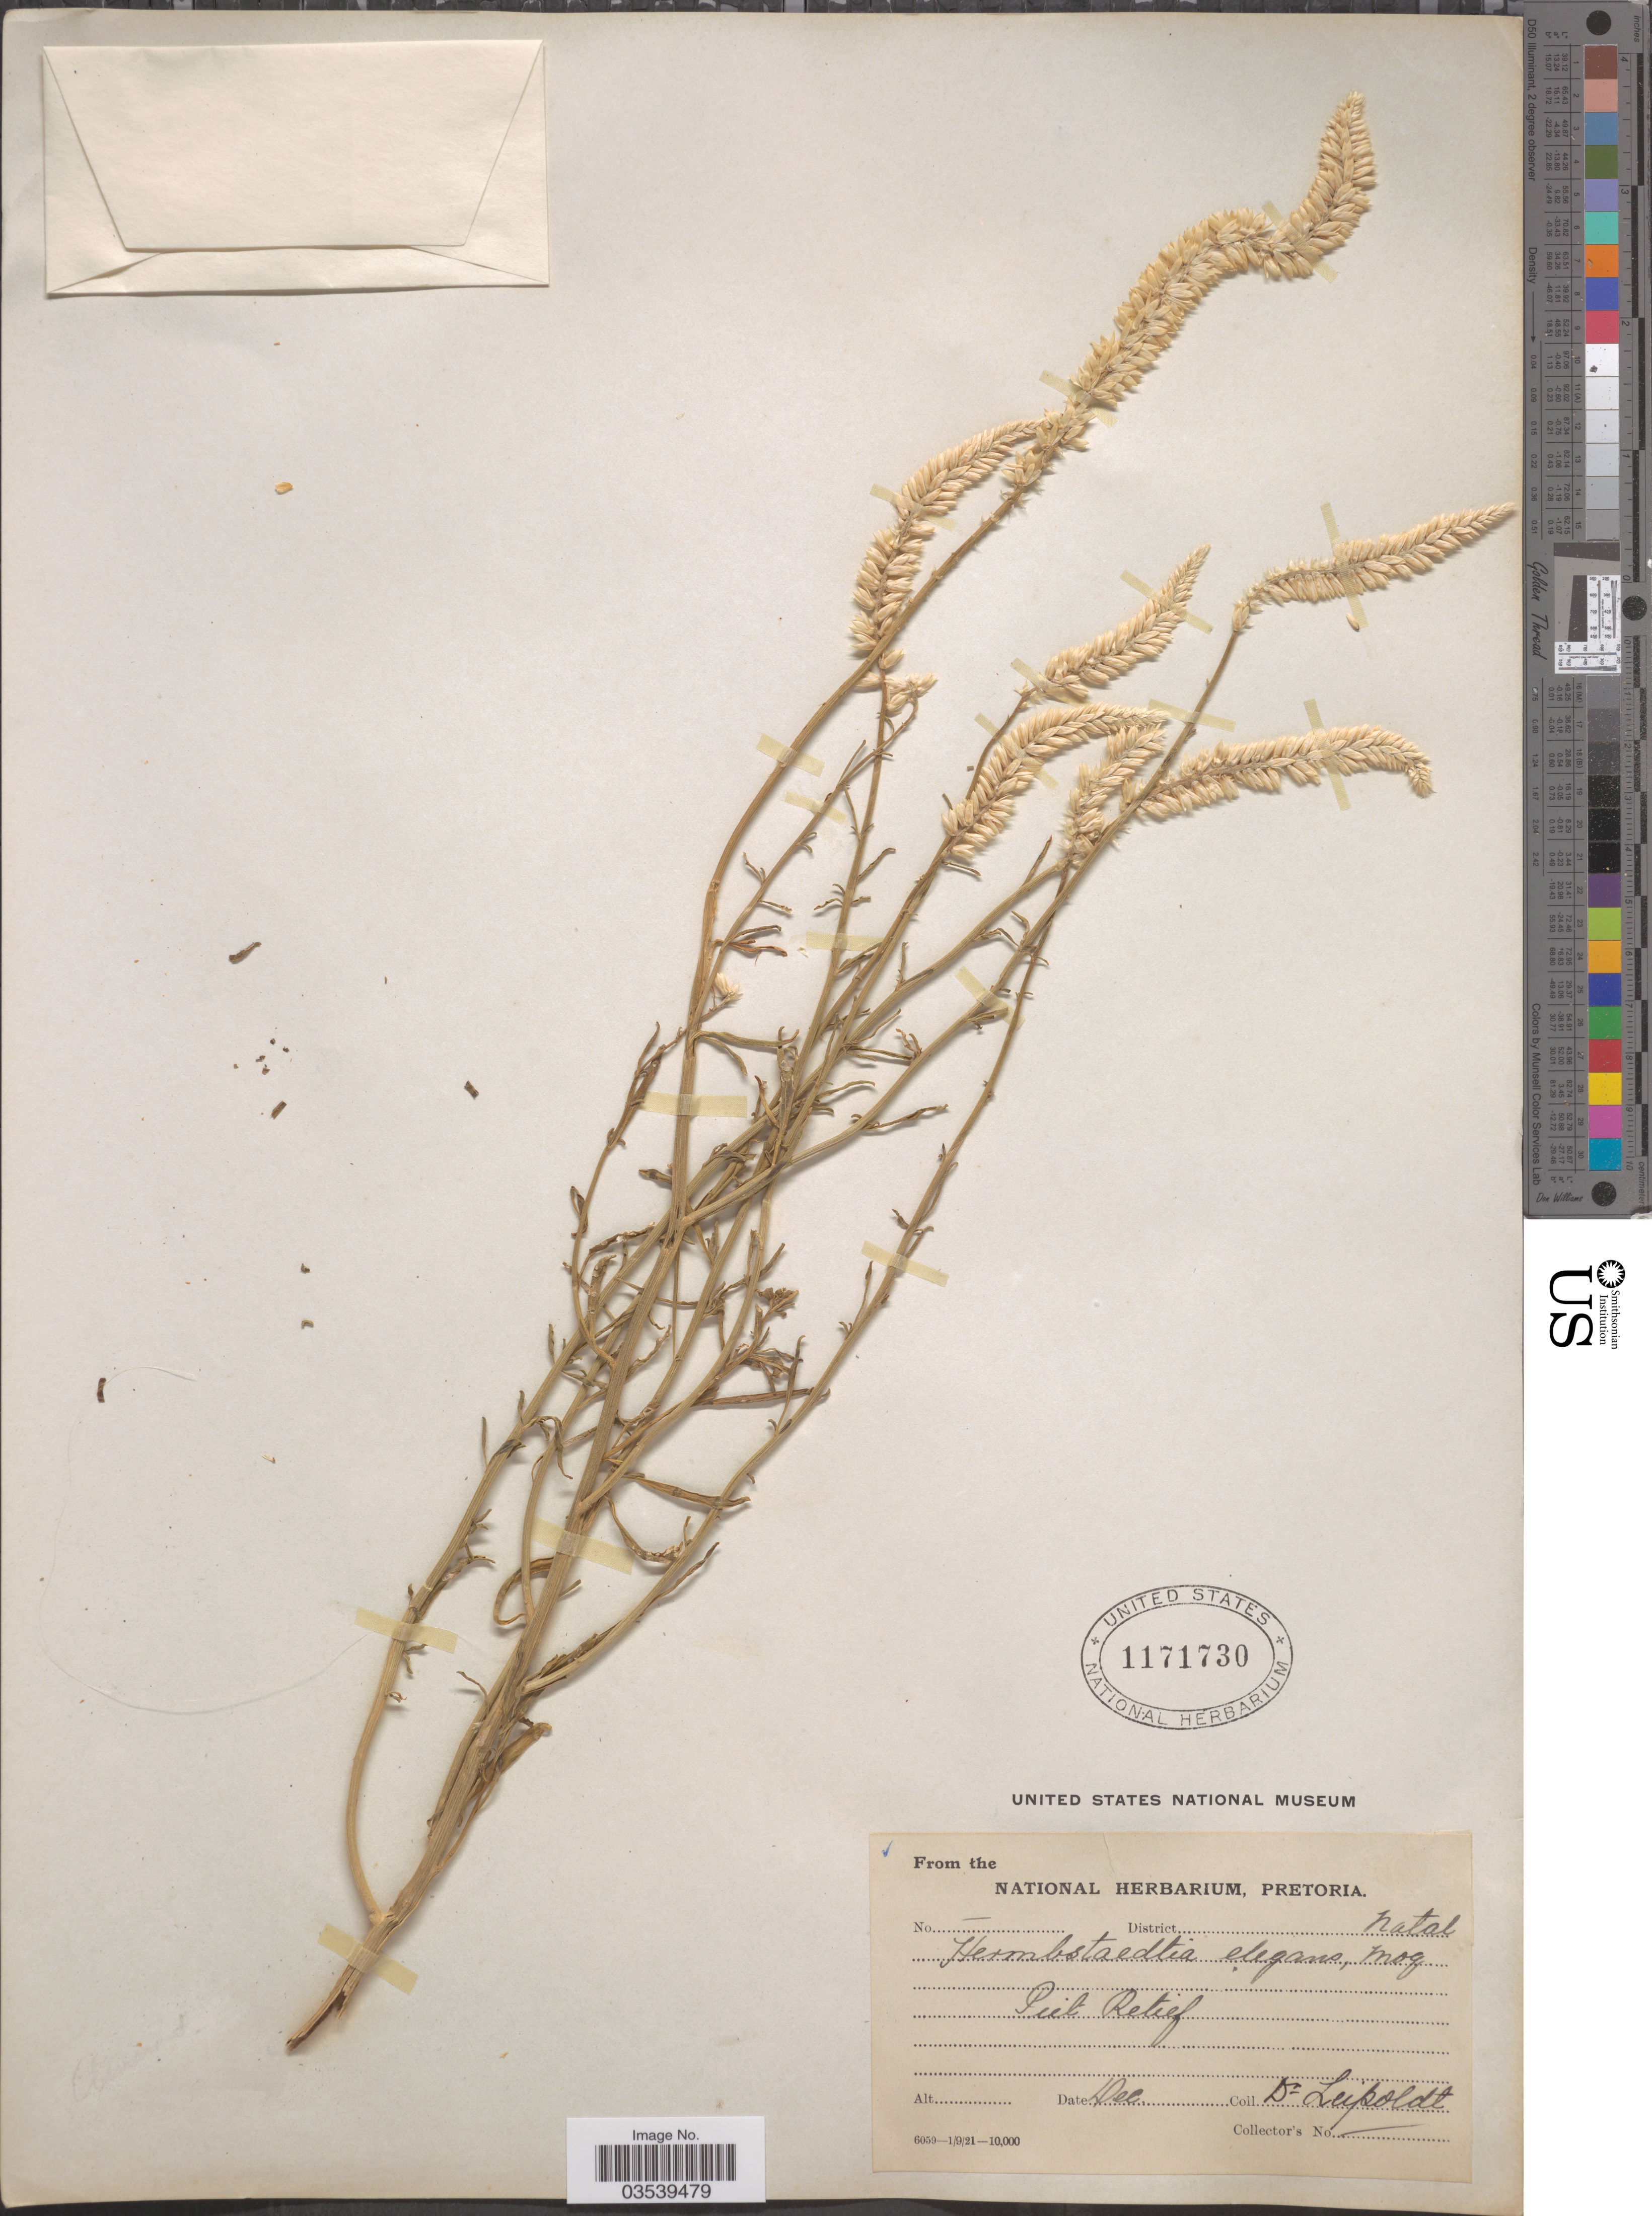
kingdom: Plantae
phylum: Tracheophyta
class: Magnoliopsida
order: Caryophyllales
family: Amaranthaceae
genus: Hermbstaedtia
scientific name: Hermbstaedtia odorata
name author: (Burch.) T. Cooke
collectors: -. Leipoldt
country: South Africa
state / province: KwaZulu-Natal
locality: District Natal. Piet Retief.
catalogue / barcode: US 1171730